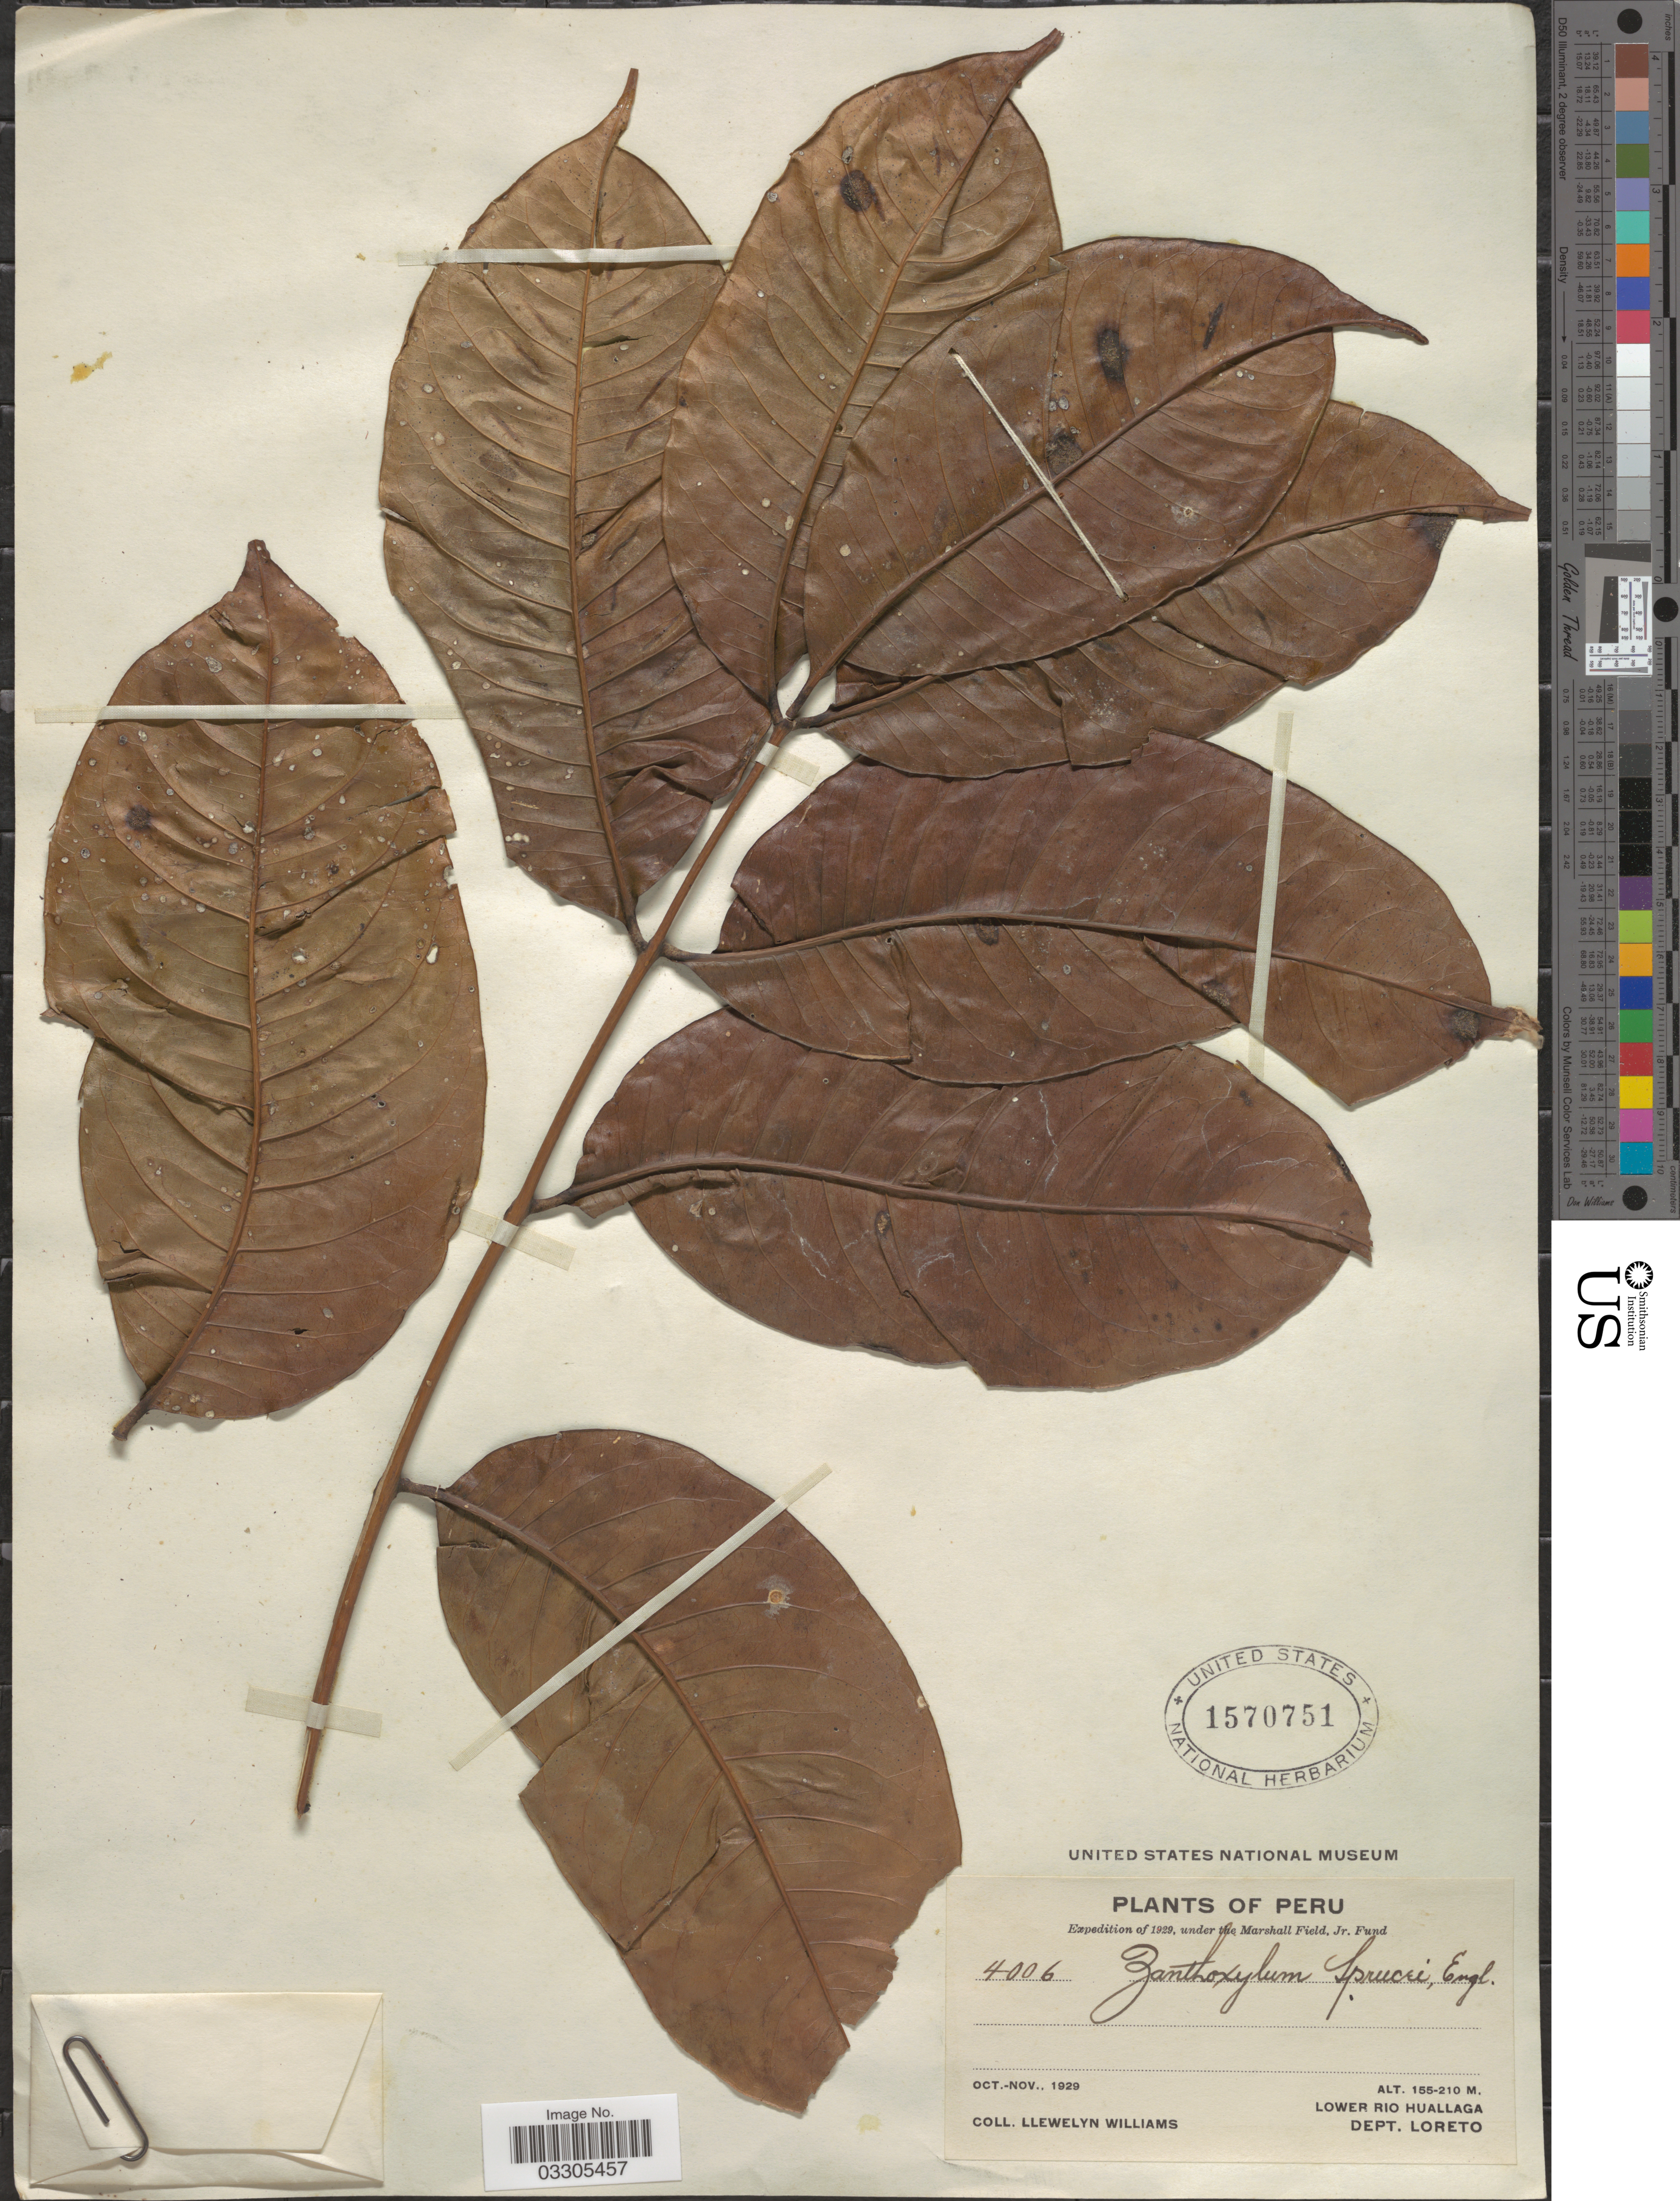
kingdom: Plantae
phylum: Tracheophyta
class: Magnoliopsida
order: Sapindales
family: Rutaceae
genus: Zanthoxylum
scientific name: Zanthoxylum sprucei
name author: Engl.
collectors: Ll. Williams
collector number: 4006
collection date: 1929-10/1929-11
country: Peru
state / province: Loreto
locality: Lower Rio Huallaga, Dept. Loreto.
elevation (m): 155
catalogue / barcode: US 1570751